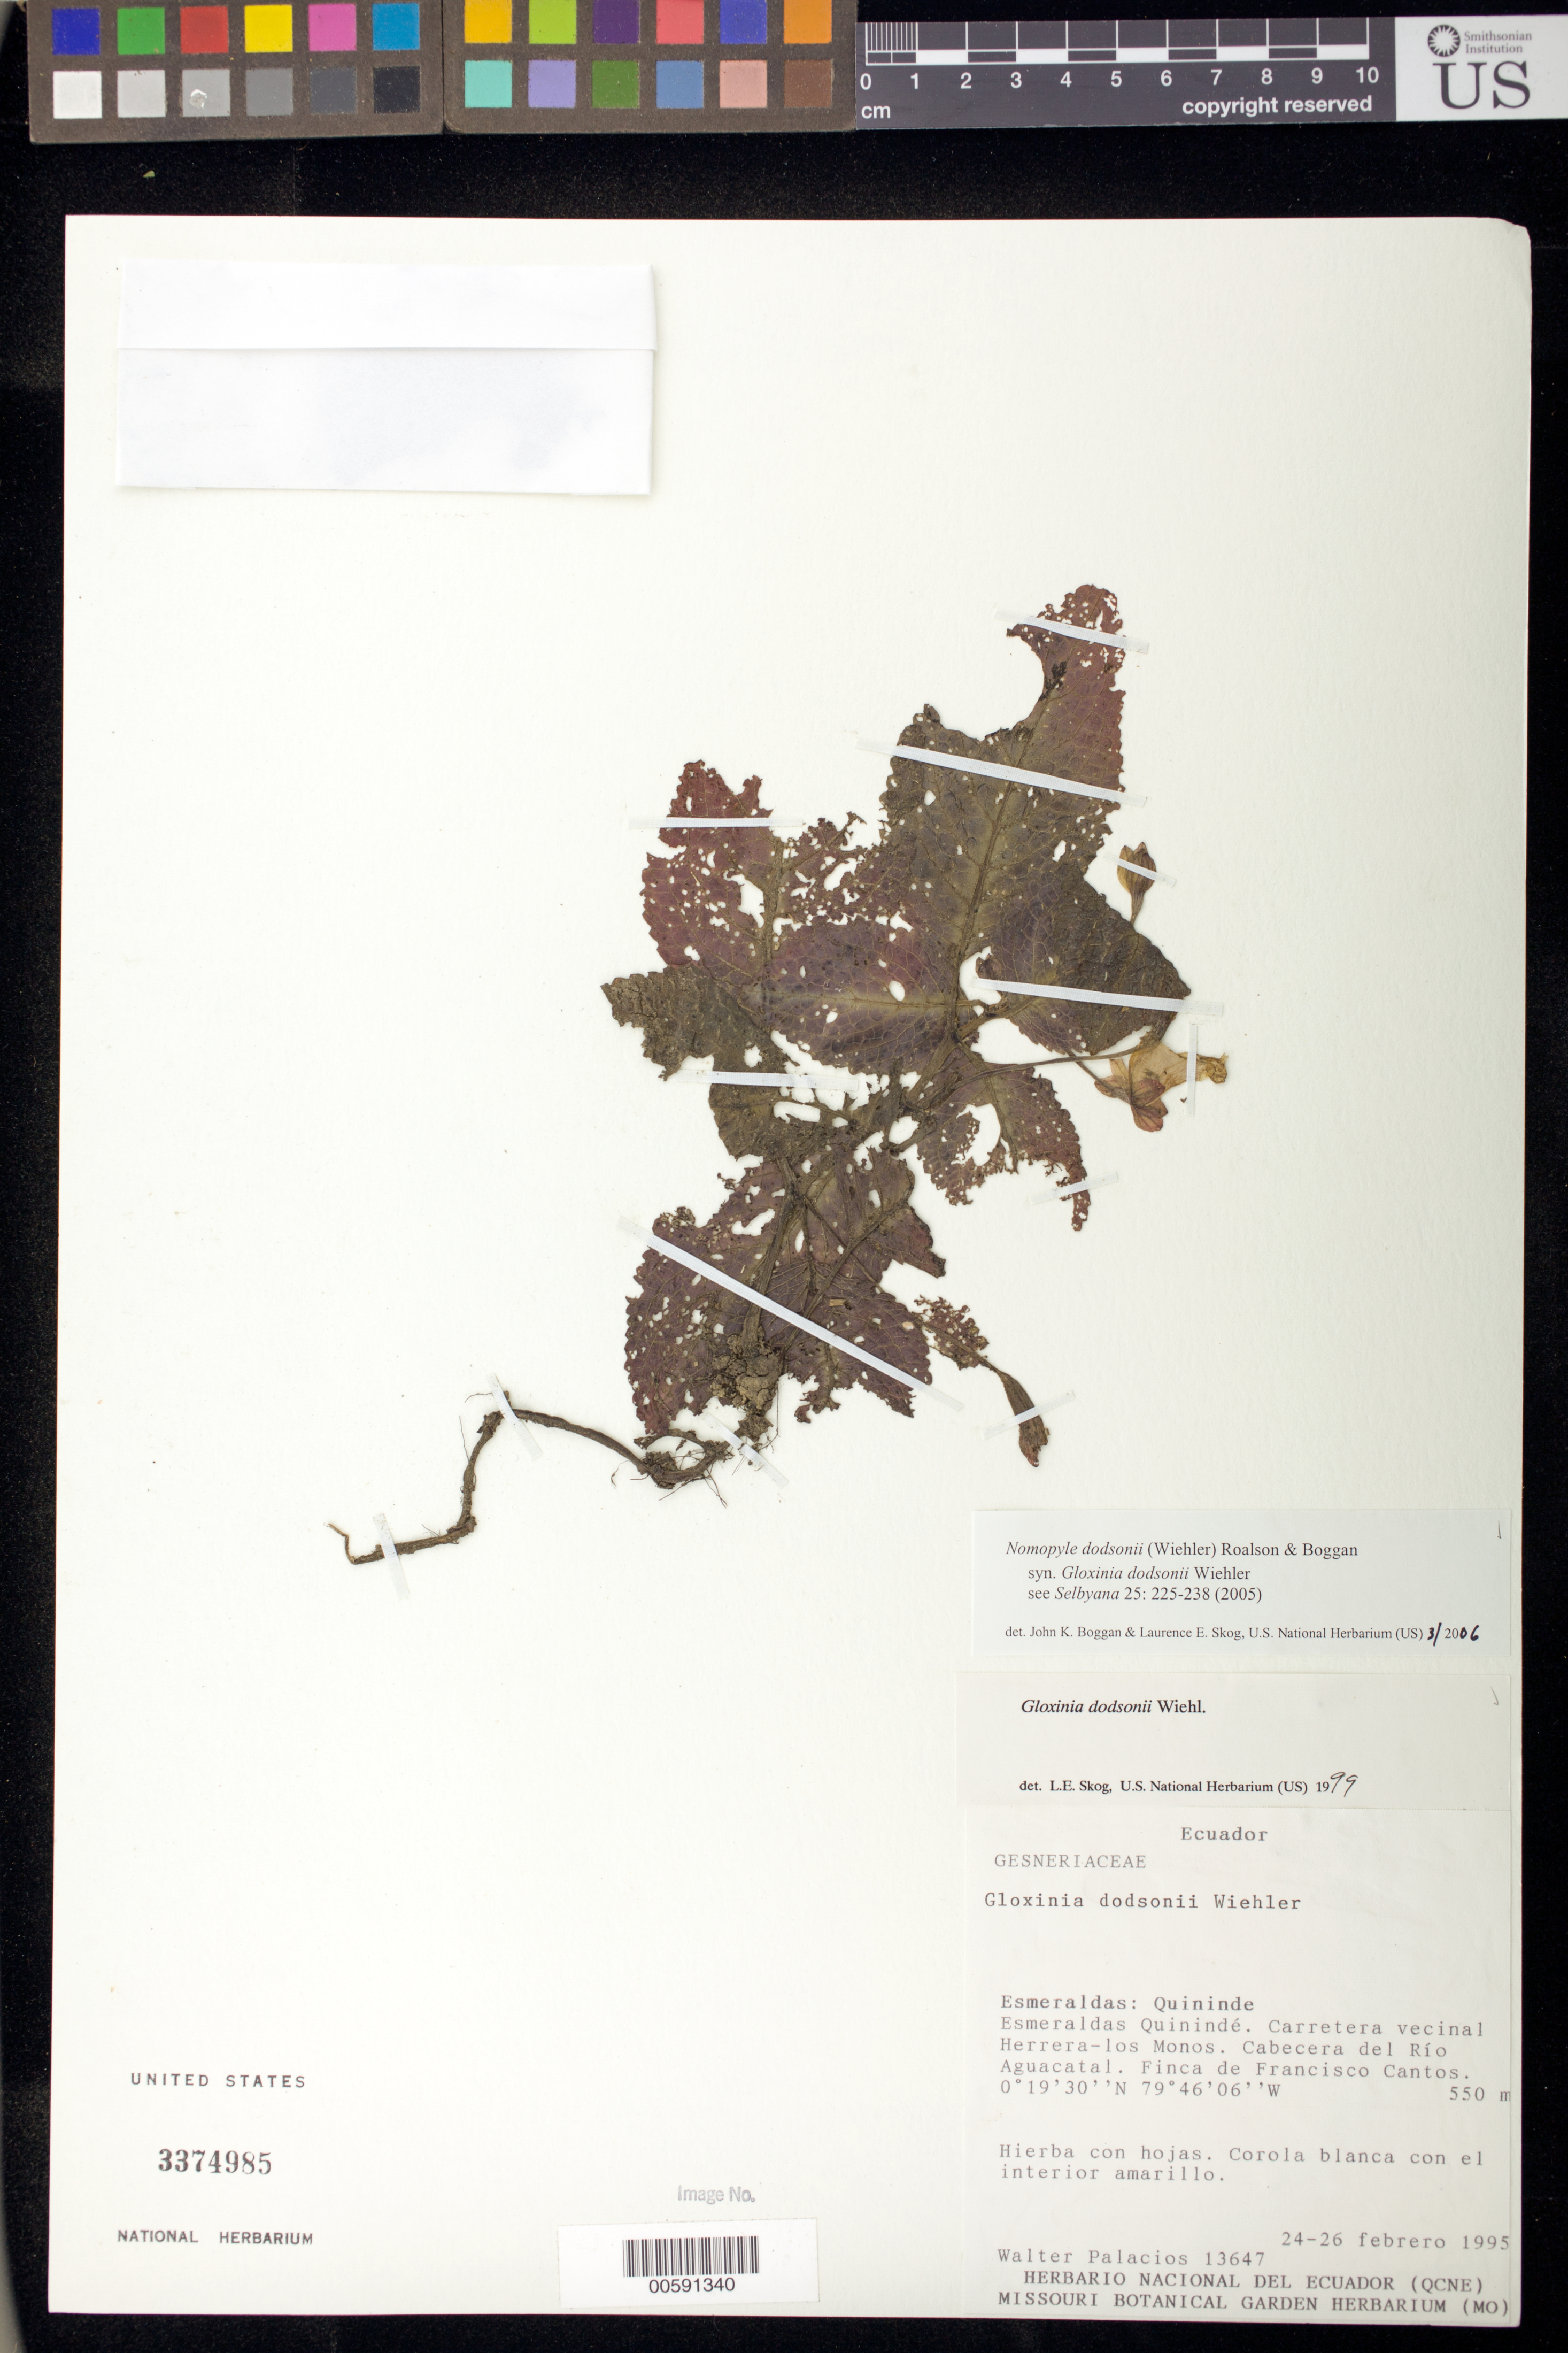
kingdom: Plantae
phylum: Tracheophyta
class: Magnoliopsida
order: Lamiales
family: Gesneriaceae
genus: Nomopyle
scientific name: Nomopyle dodsonii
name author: (Wiehler) Roalson & Boggan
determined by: Boggan, J. K.; Skog, L. E.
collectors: W. Palacios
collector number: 13647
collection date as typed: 24-26 Feb 1995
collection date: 1995-02-24/1995-02-26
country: Ecuador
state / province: Esmeraldas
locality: Esmeraldas Quinindé. Carretera vecinal Herrera - los Monos, Cabecera del Río Aguacatal, Finca de Francisco Cantos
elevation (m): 550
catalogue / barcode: US 3374985